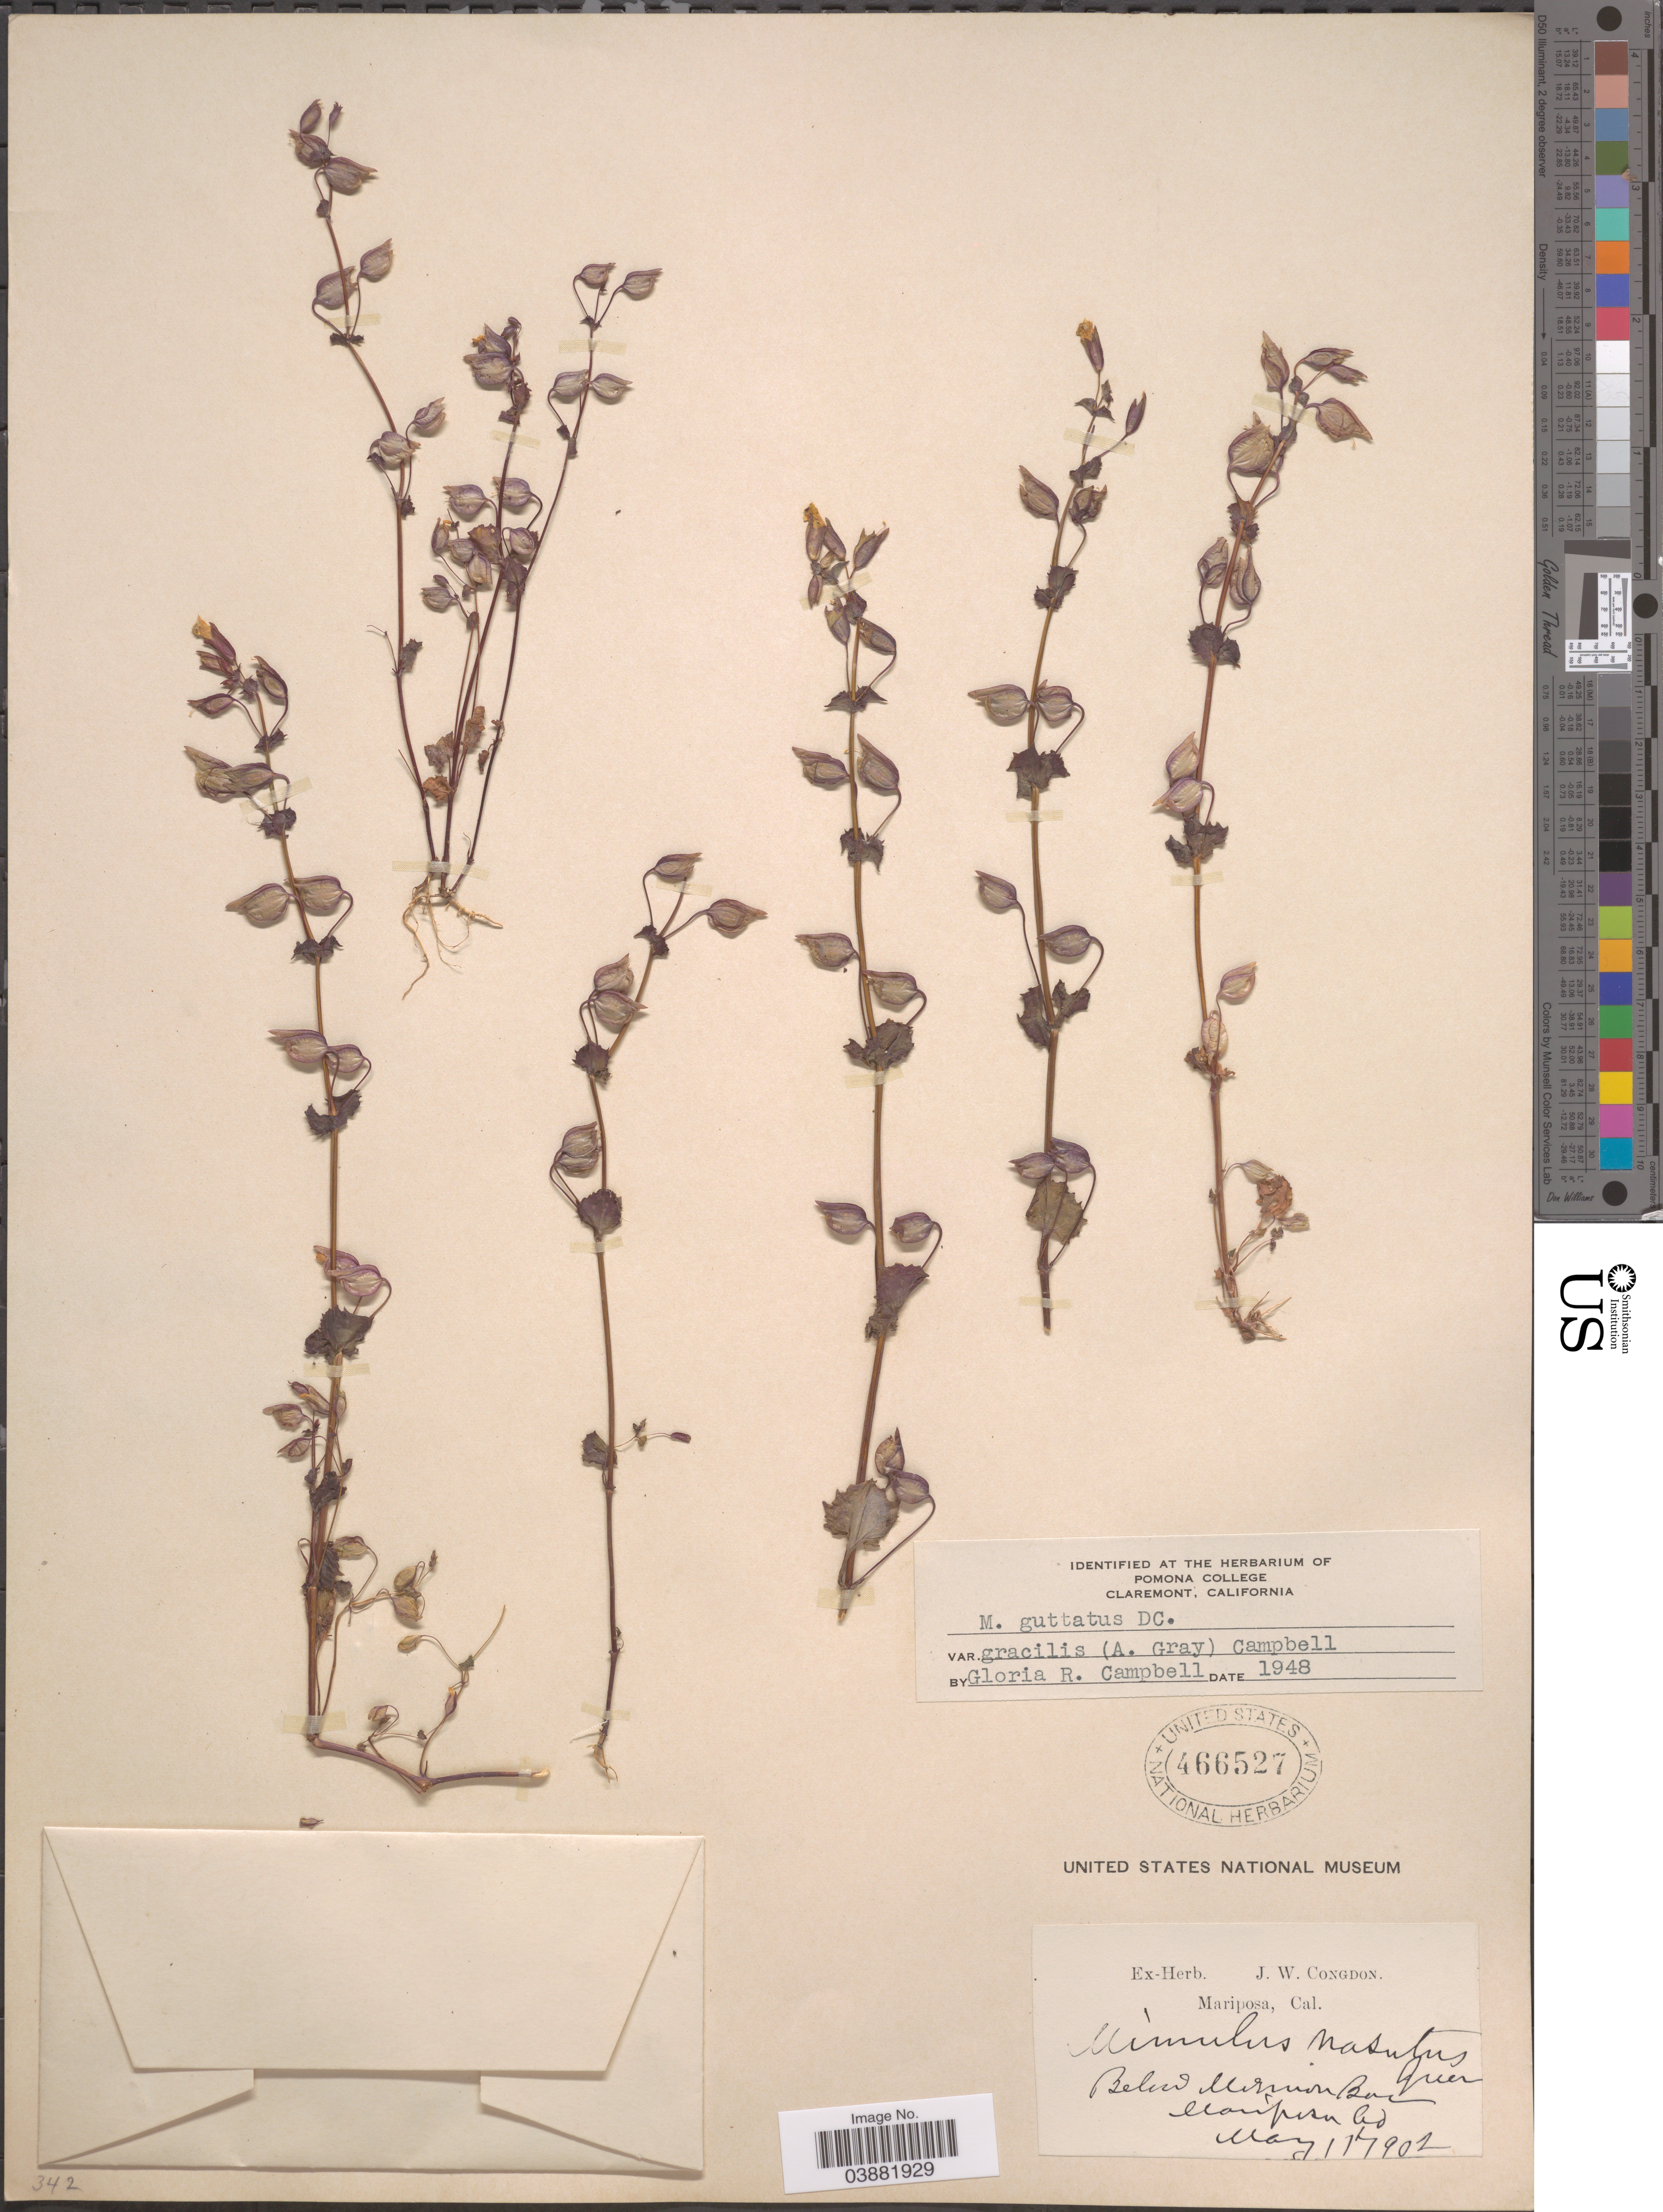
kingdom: Plantae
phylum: Tracheophyta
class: Magnoliopsida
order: Lamiales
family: Phrymaceae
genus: Mimulus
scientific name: Mimulus guttatus var. gracilis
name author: (A. Gray) G.R. Campb.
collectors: ex herb. J. W. Congdon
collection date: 1902-05-11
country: United States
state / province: California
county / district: Mariposa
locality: Below Mormon Bar Mariposa Co.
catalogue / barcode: US 466527